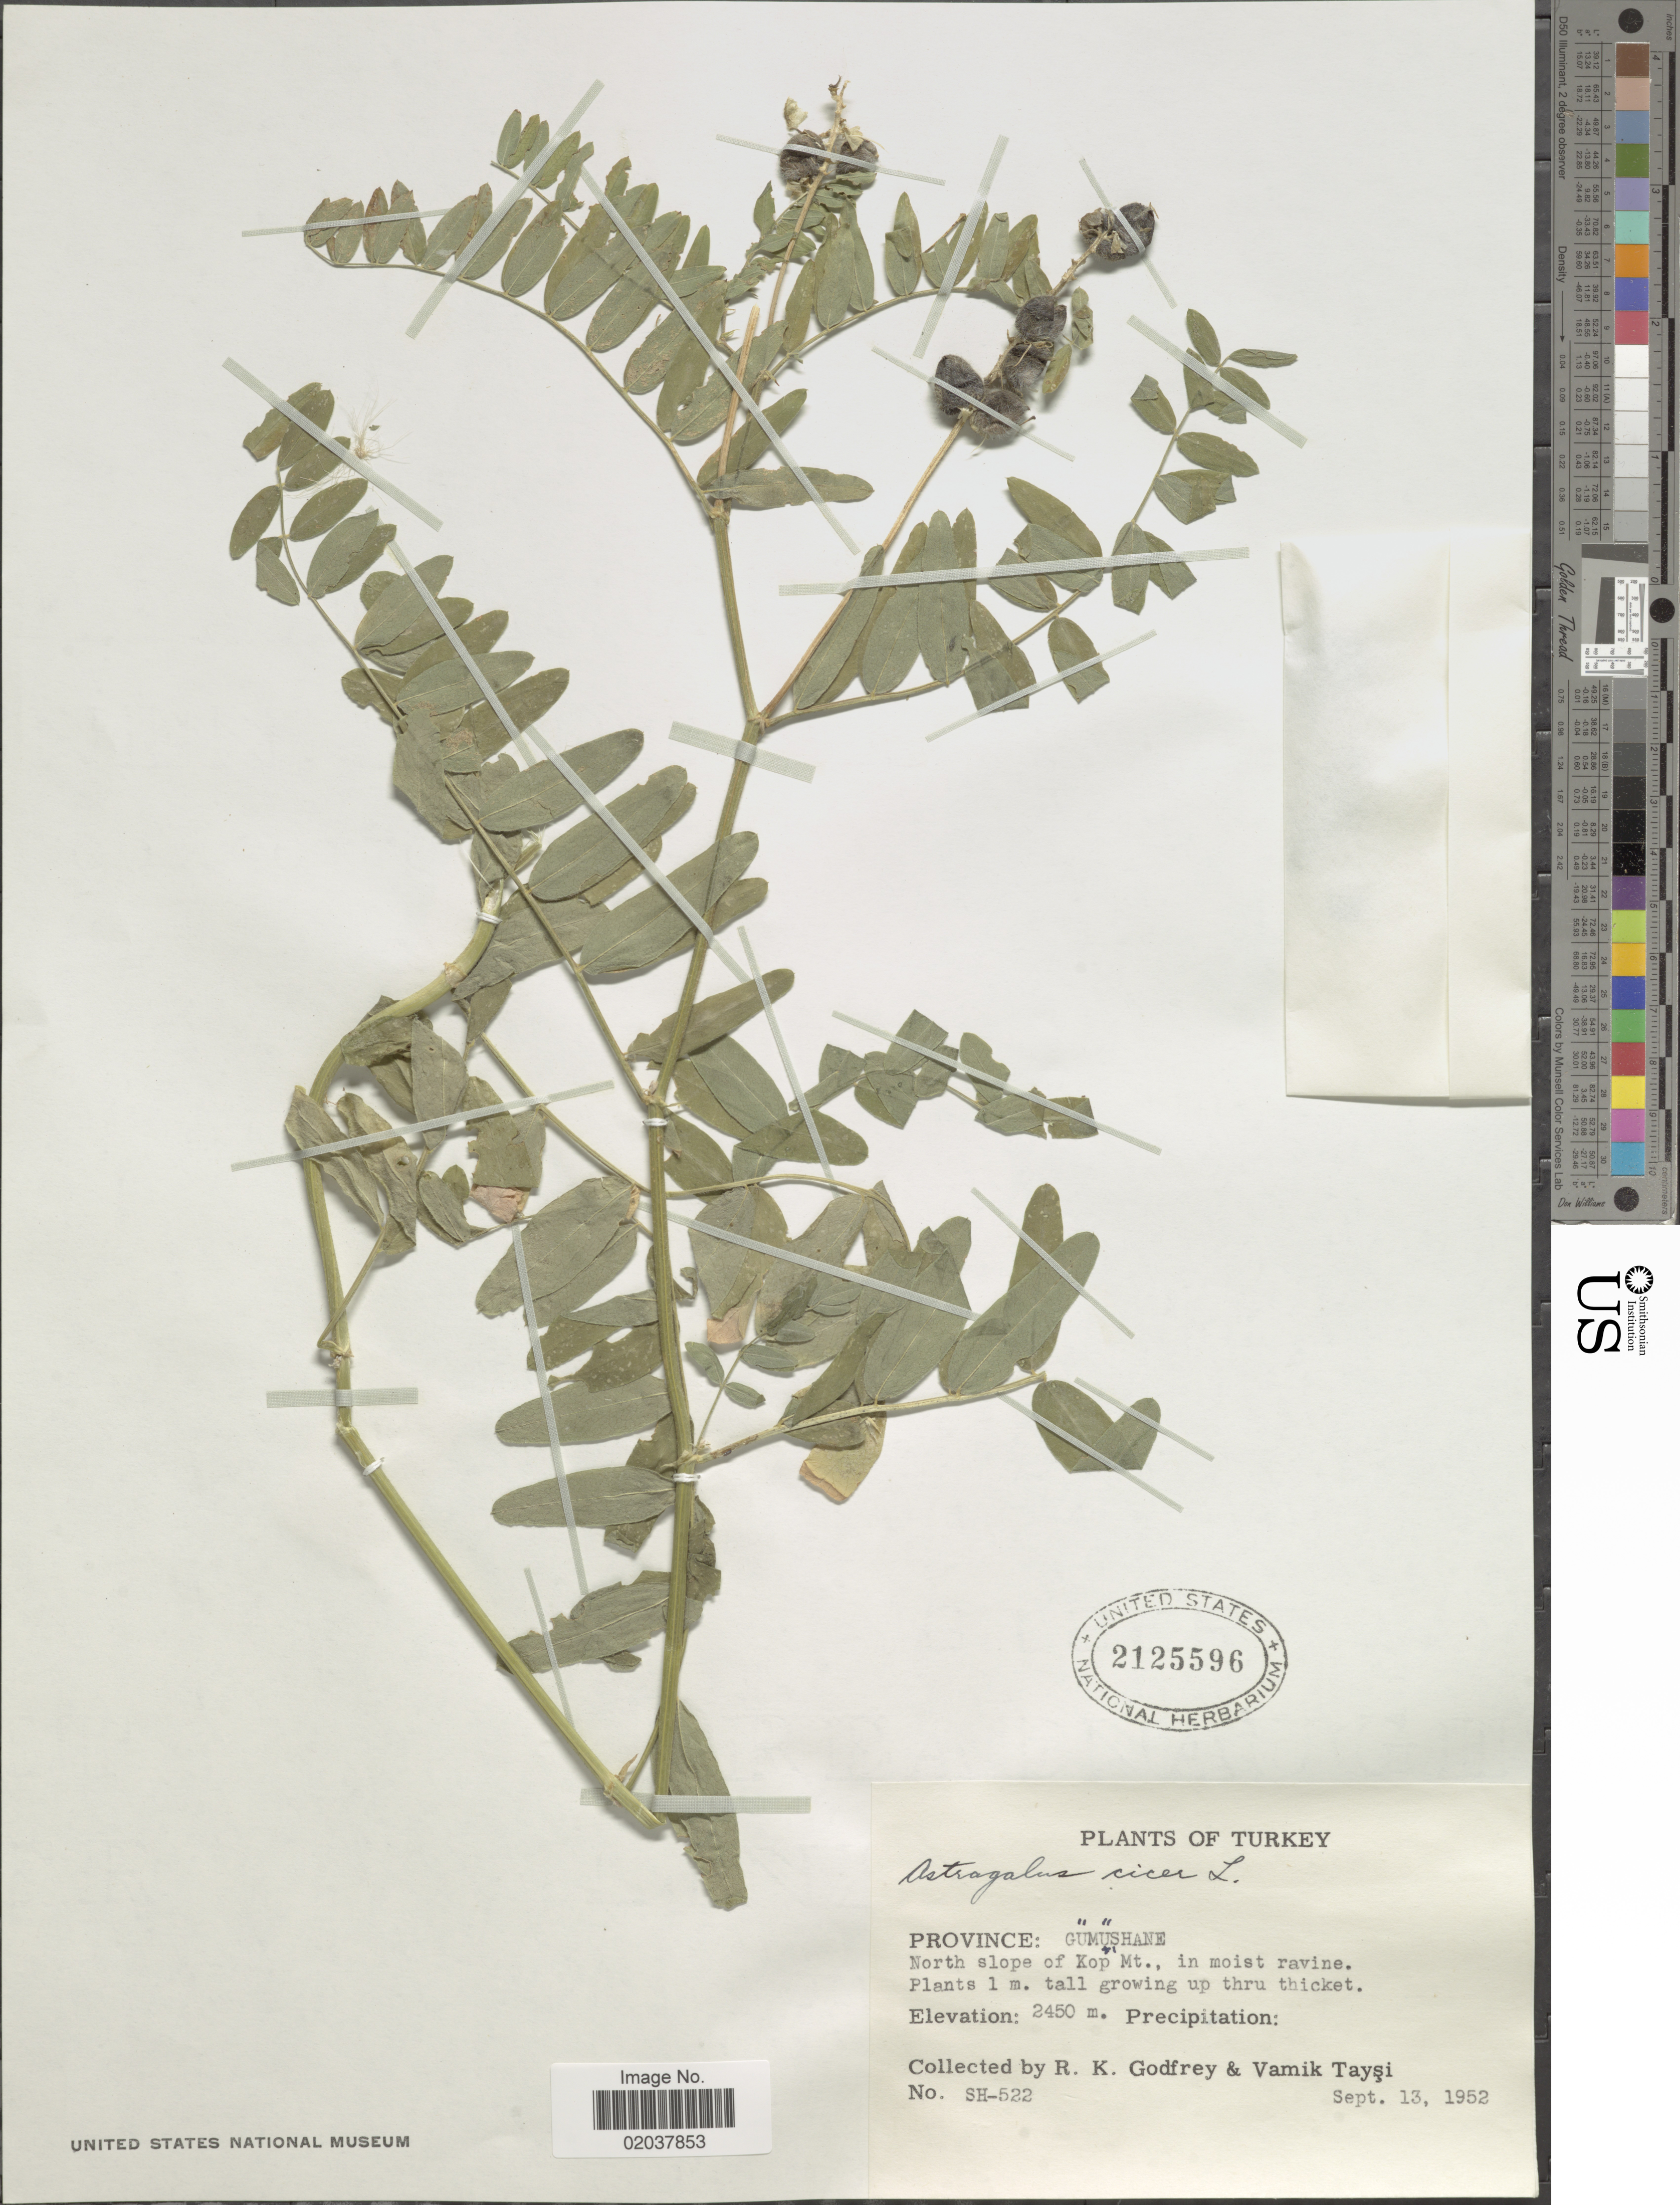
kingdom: Plantae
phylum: Tracheophyta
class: Magnoliopsida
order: Fabales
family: Fabaceae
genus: Astragalus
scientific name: Astragalus cicer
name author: L.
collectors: R. K. Godfrey & V. Taysi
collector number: Sh-522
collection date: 1952-09-13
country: Turkey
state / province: Gumushane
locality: North slope of Kop Mt.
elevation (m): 2450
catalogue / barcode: US 2125596